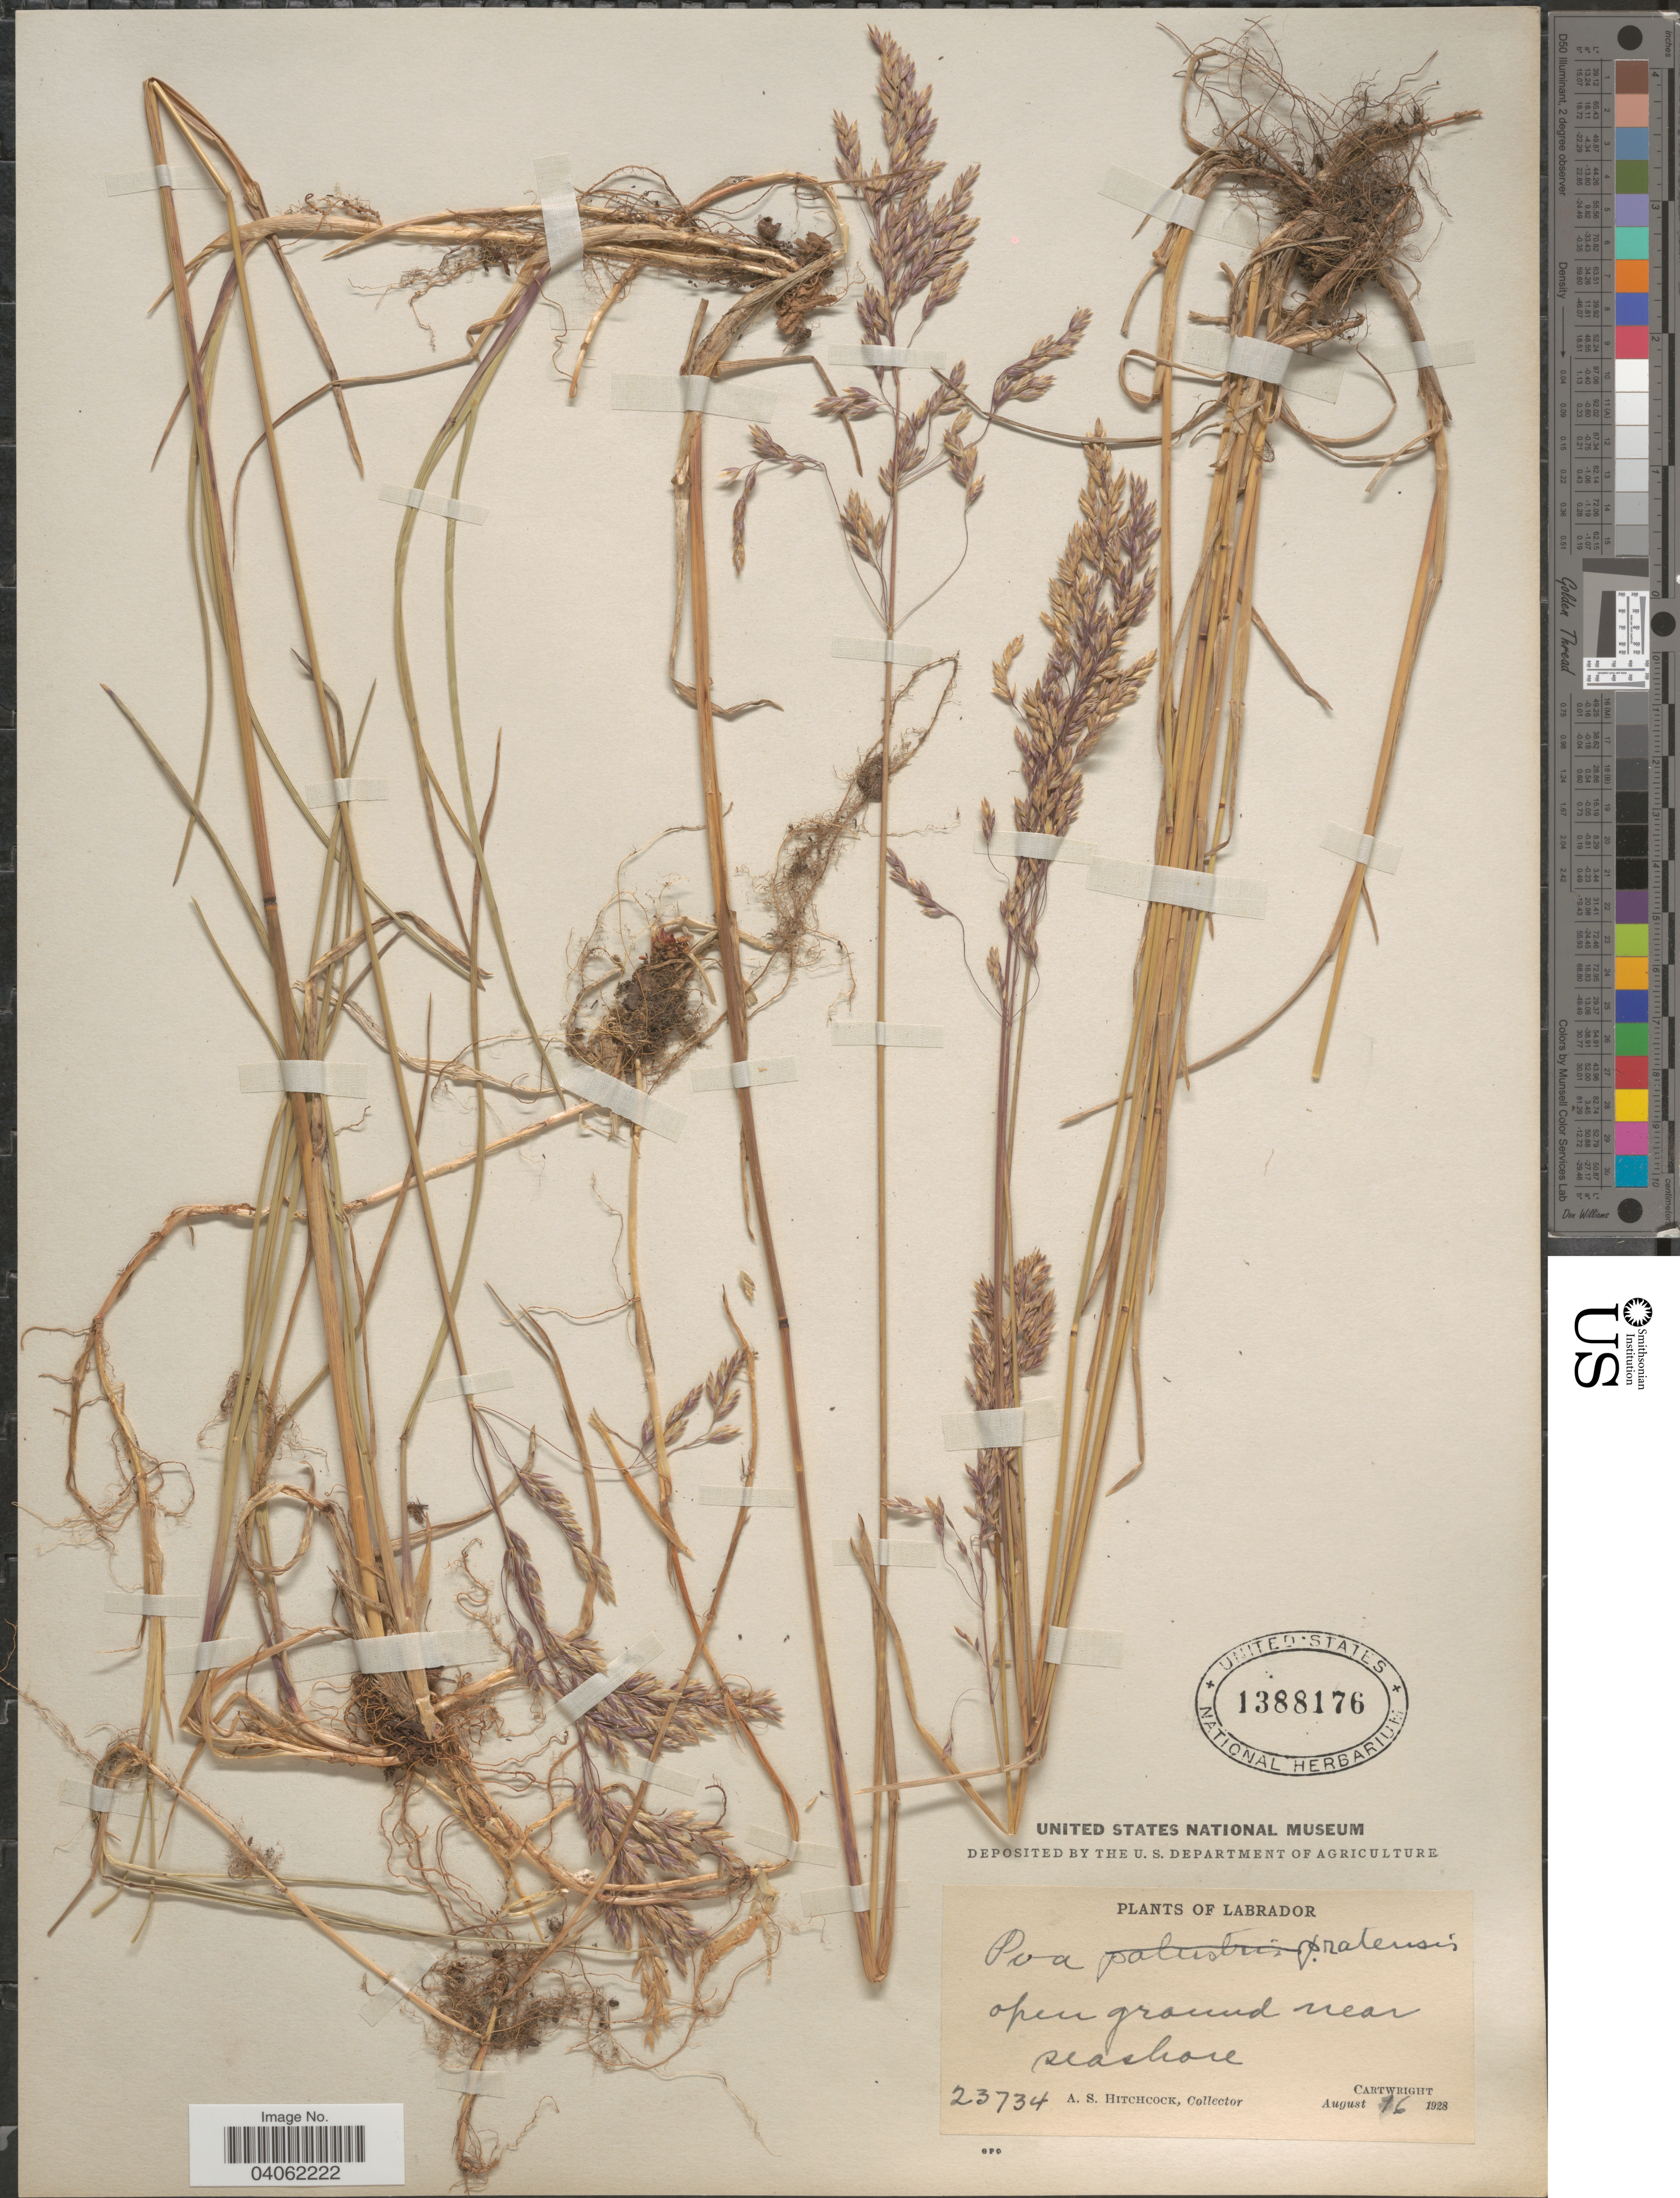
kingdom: Plantae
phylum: Tracheophyta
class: Liliopsida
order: Poales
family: Poaceae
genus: Poa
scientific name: Poa pratensis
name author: L.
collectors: A. S. Hitchcock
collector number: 23734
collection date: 1928-08-16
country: Canada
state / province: Newfoundland and Labrador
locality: Labrador. Open ground near seashore. Cartwright.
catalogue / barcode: US 1388176